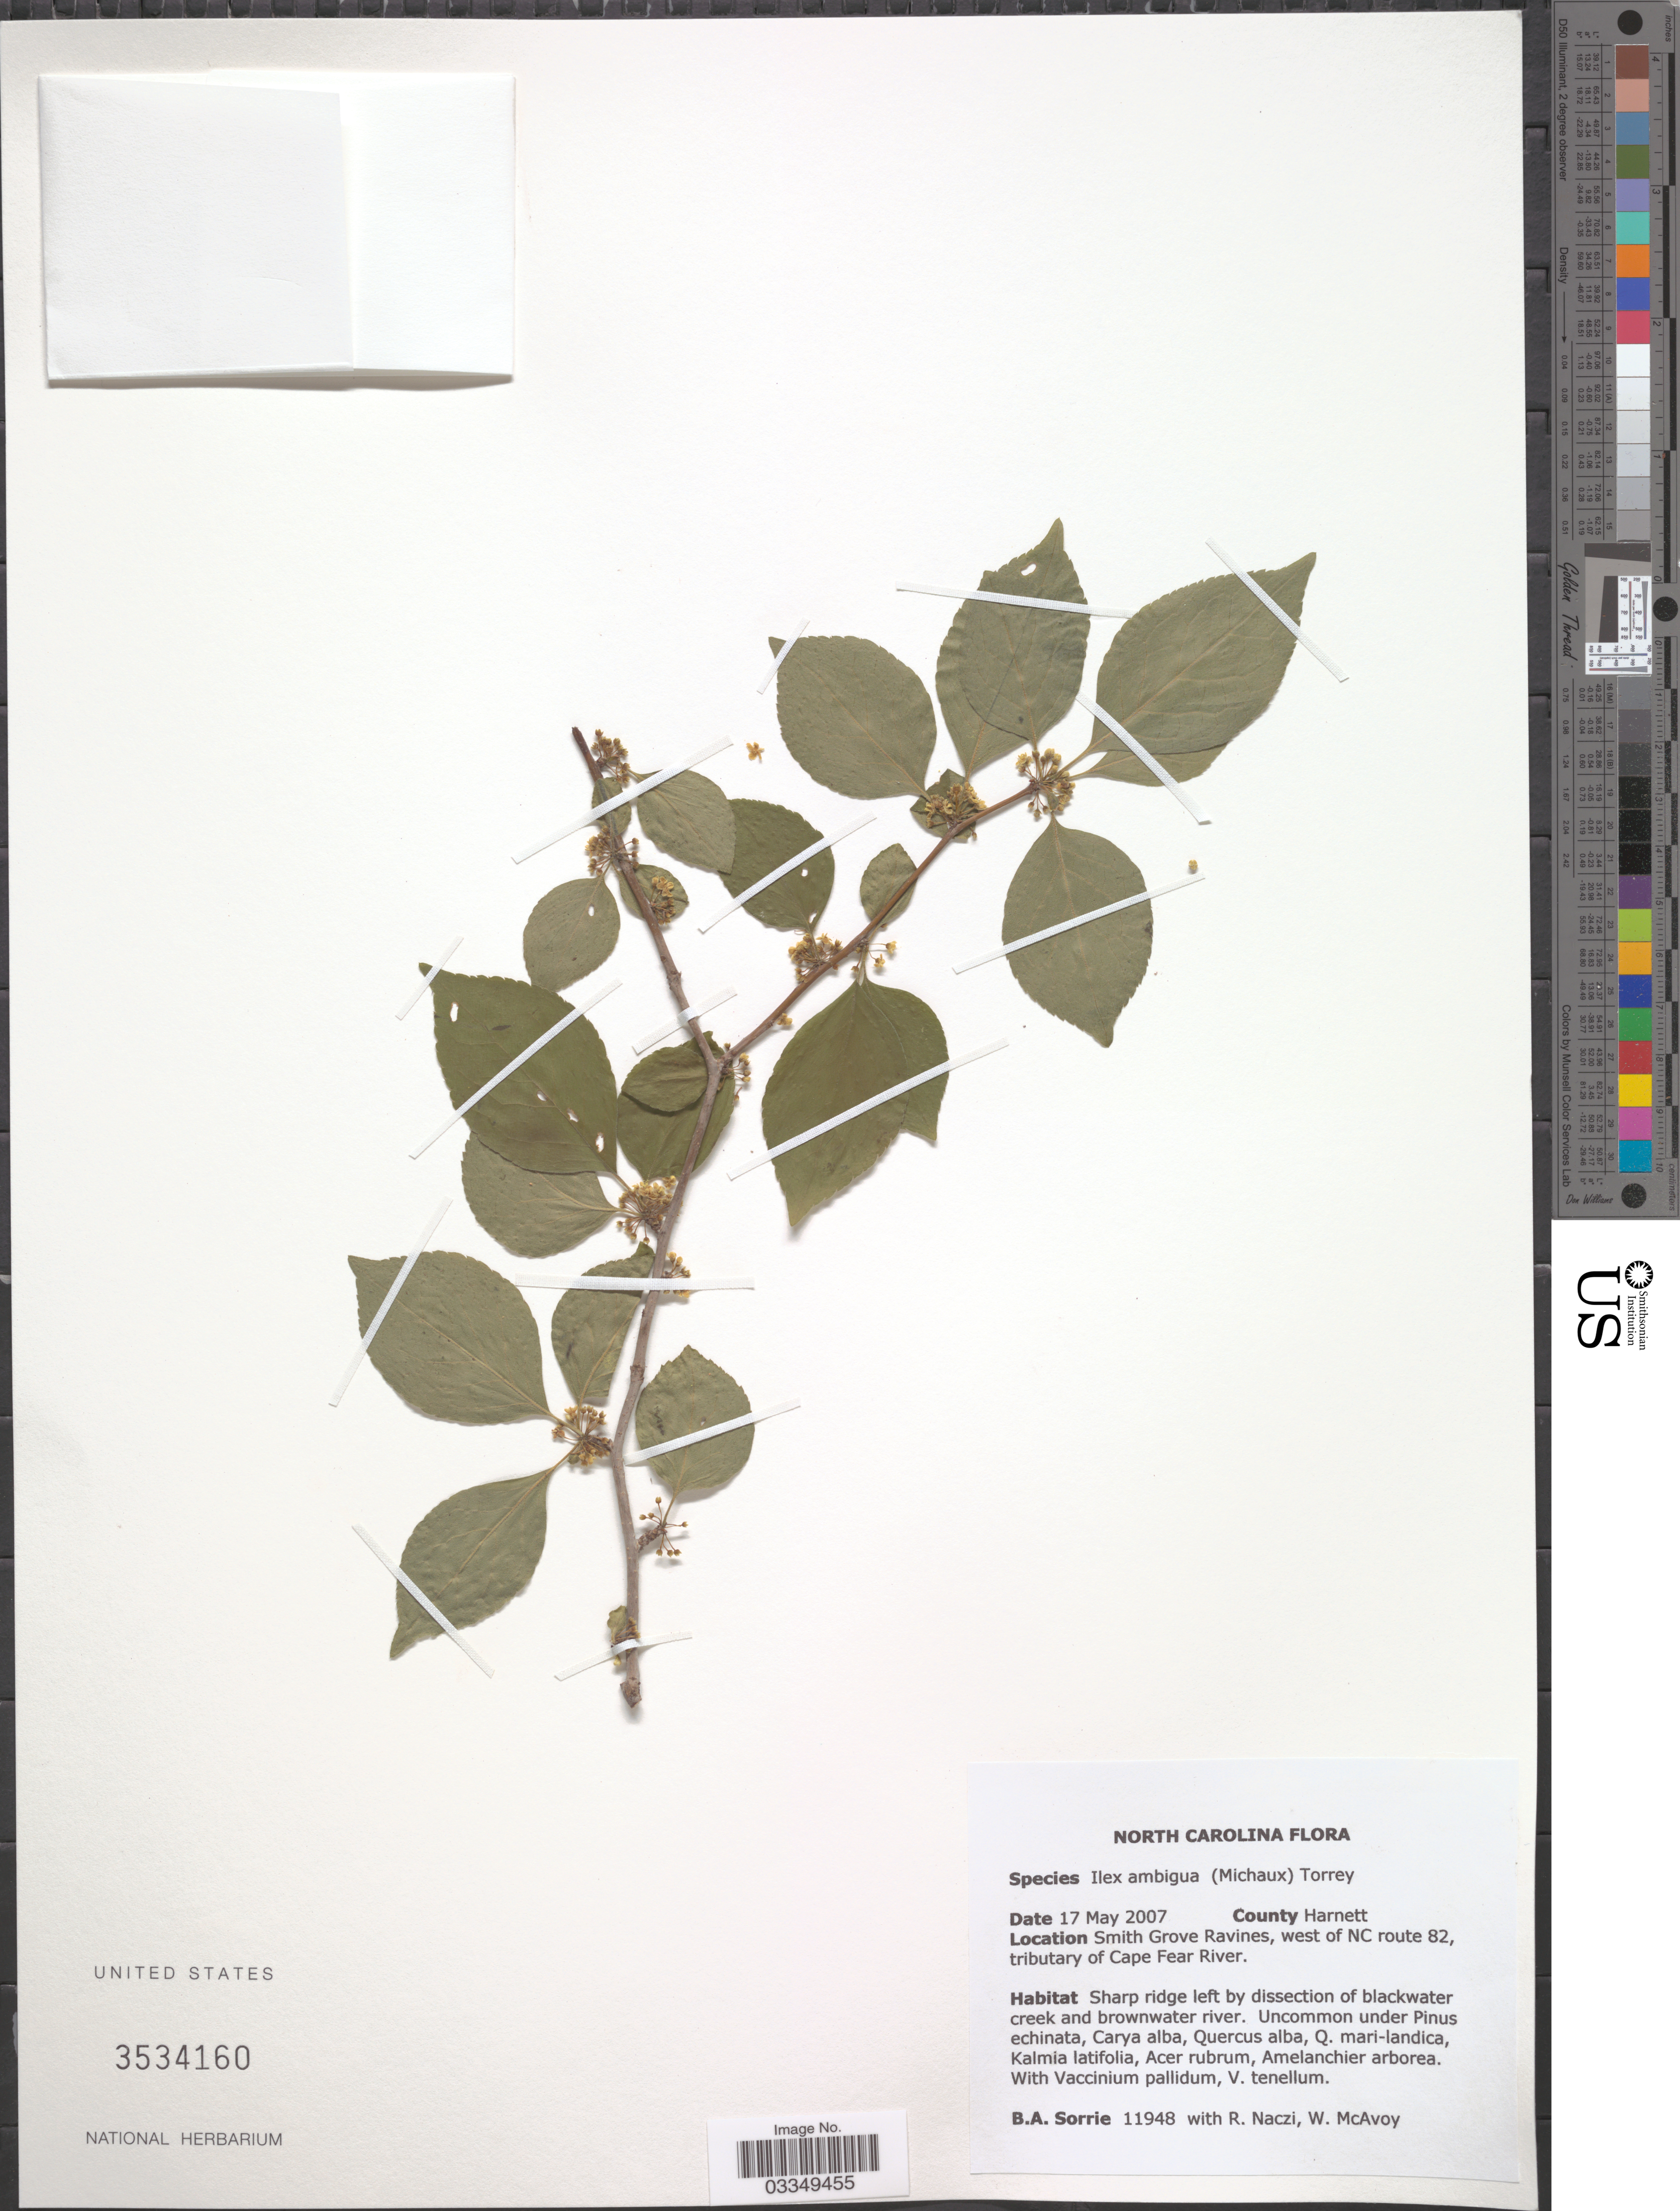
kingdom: Plantae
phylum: Tracheophyta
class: Magnoliopsida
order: Aquifoliales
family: Aquifoliaceae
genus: Ilex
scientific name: Ilex ambigua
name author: Chapm.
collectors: B. Sorrie, R. F. C. Naczi & W. McAvoy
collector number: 11948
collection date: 2007-05-17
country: United States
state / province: North Carolina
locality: Smith Grove Ravines, west of NC route 82, tributary of Cape Fear River.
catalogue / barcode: US 3534160